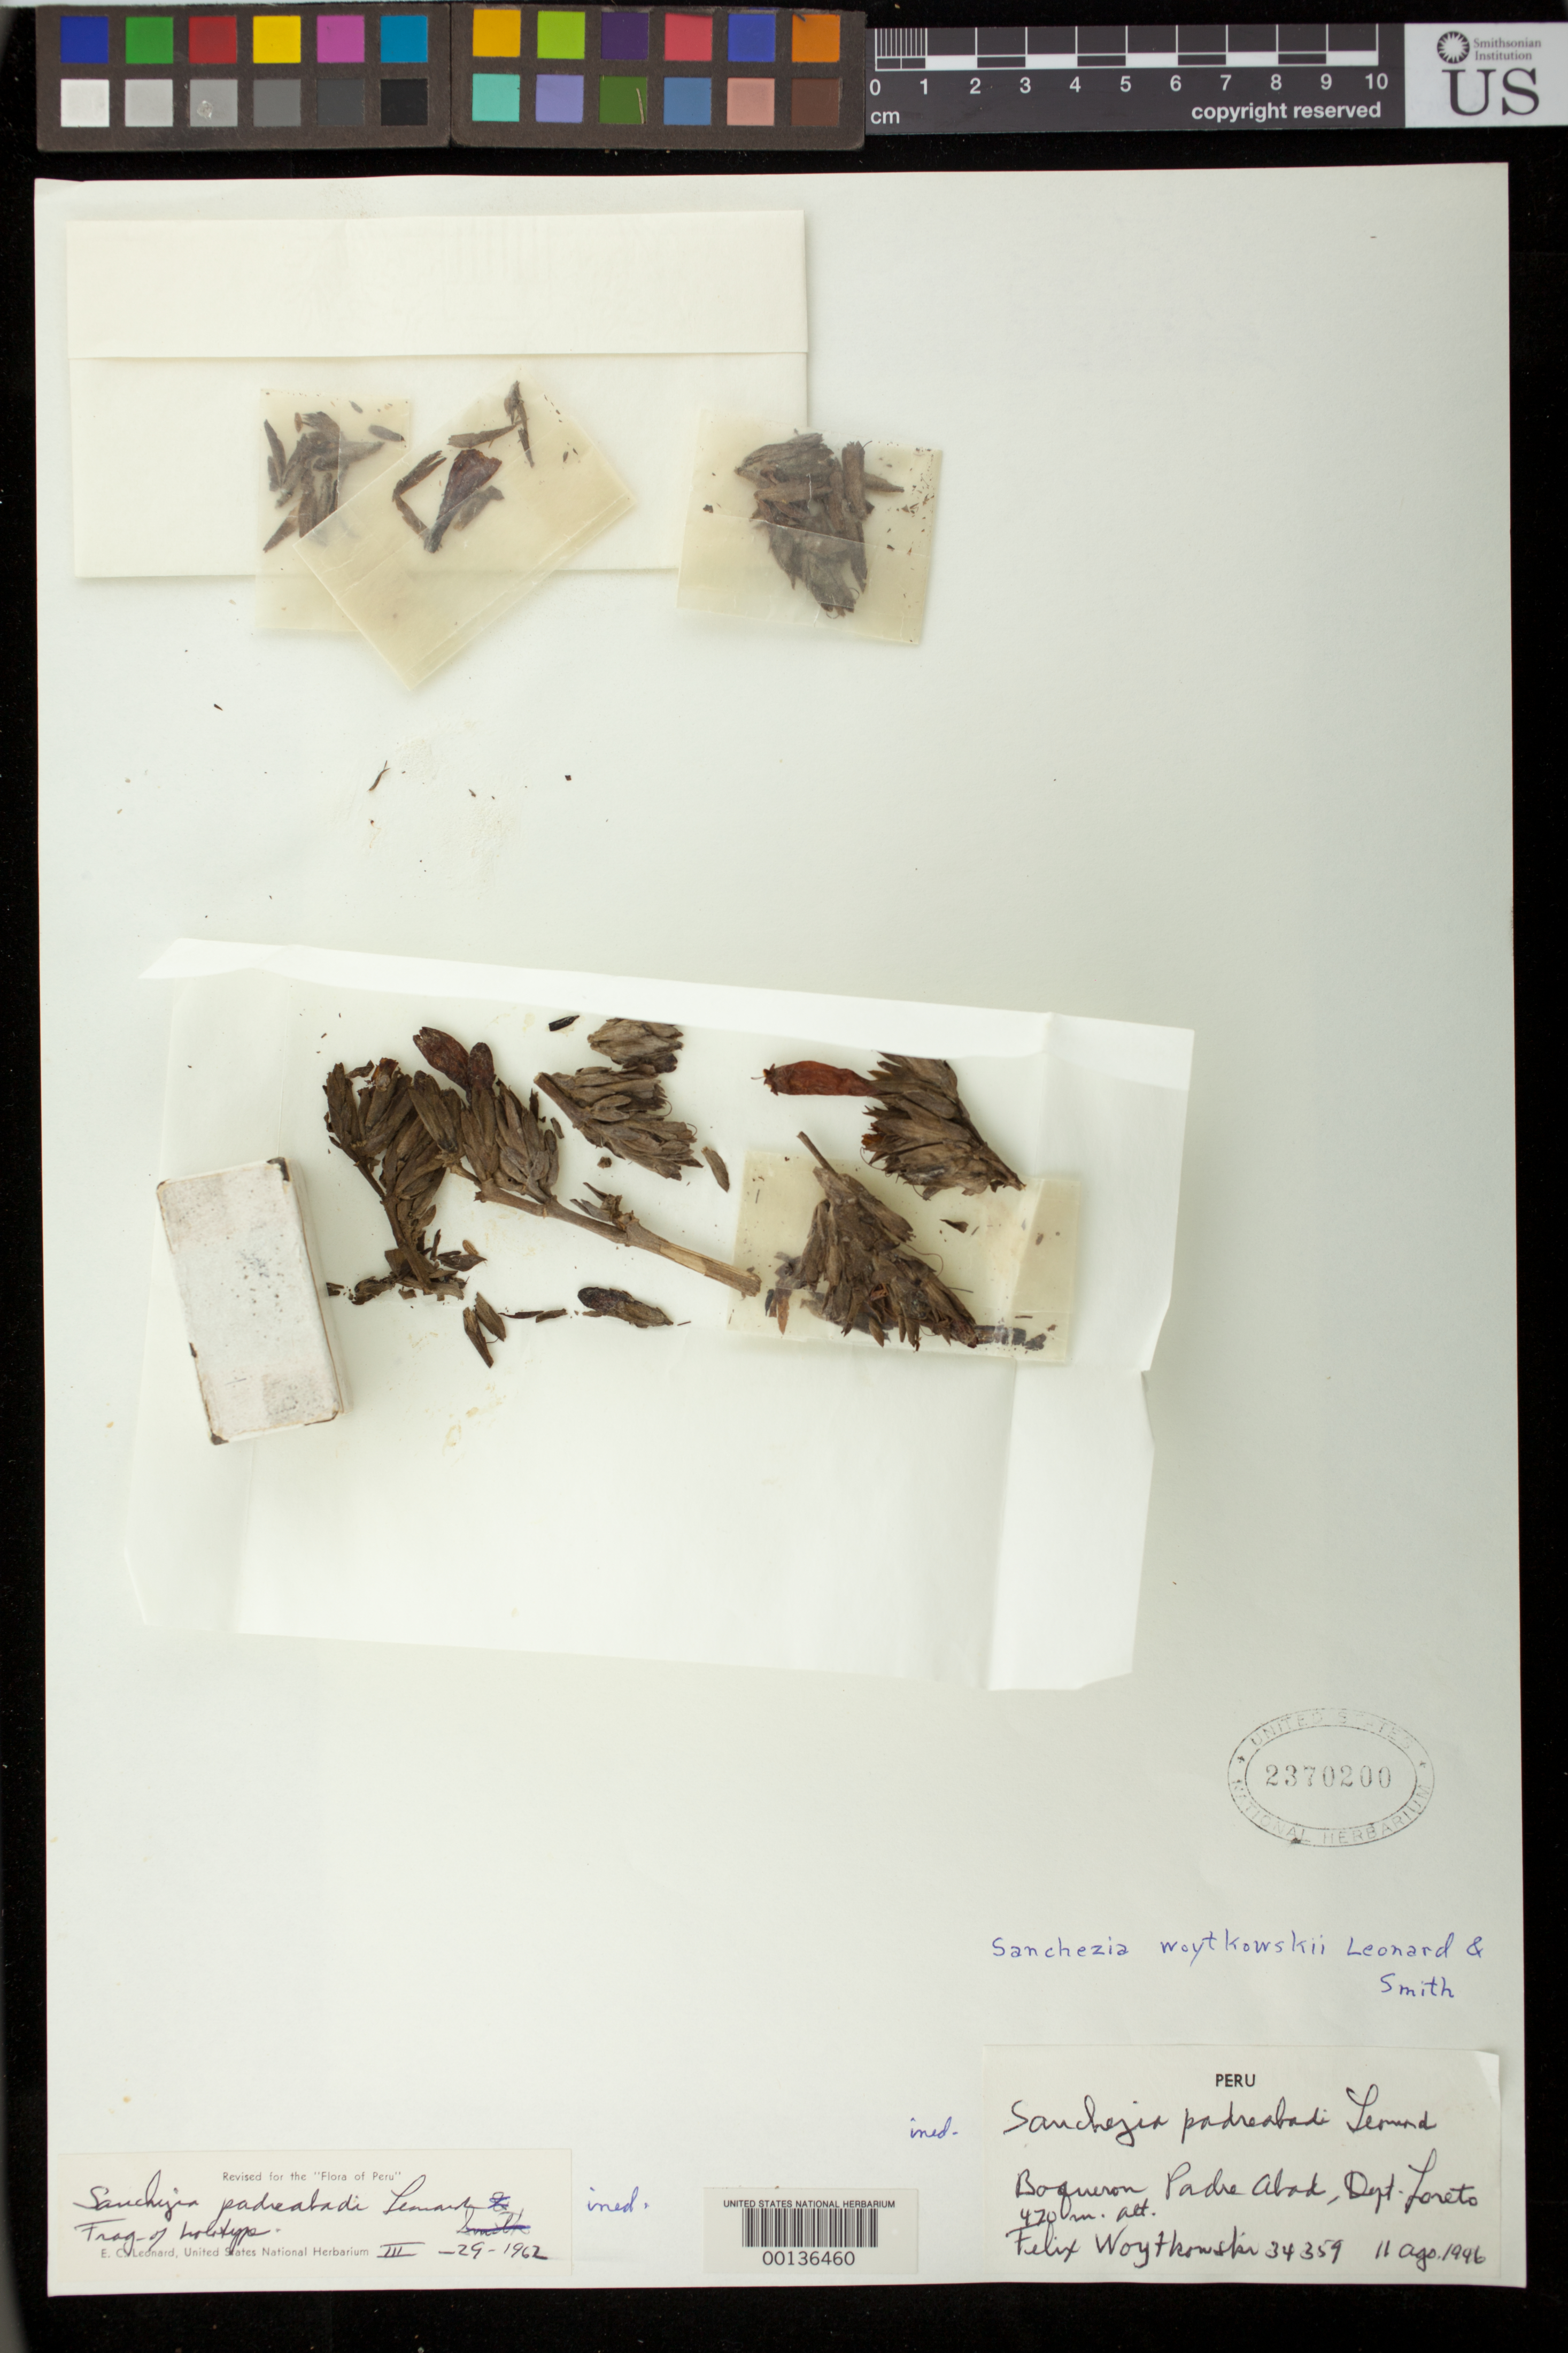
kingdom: Plantae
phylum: Tracheophyta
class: Magnoliopsida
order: Lamiales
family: Acanthaceae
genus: Sanchezia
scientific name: Sanchezia woytkowskii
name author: Leonard & L.B. Sm.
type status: Isotype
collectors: F. Woytkowski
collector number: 34359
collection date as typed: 11 Aug 1946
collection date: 1946-08-11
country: Peru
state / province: Loreto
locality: Boqueron Padre Abad.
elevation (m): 470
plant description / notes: Fragmentary material of type specimen ex herb. unknown; source or original herbarium not indicated (As annotated by E.C. Leonard 1962, "Frag. of holotype" of "Sanchezia padreabadi Leonard", ined. name apparently never published.)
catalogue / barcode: US 2370200